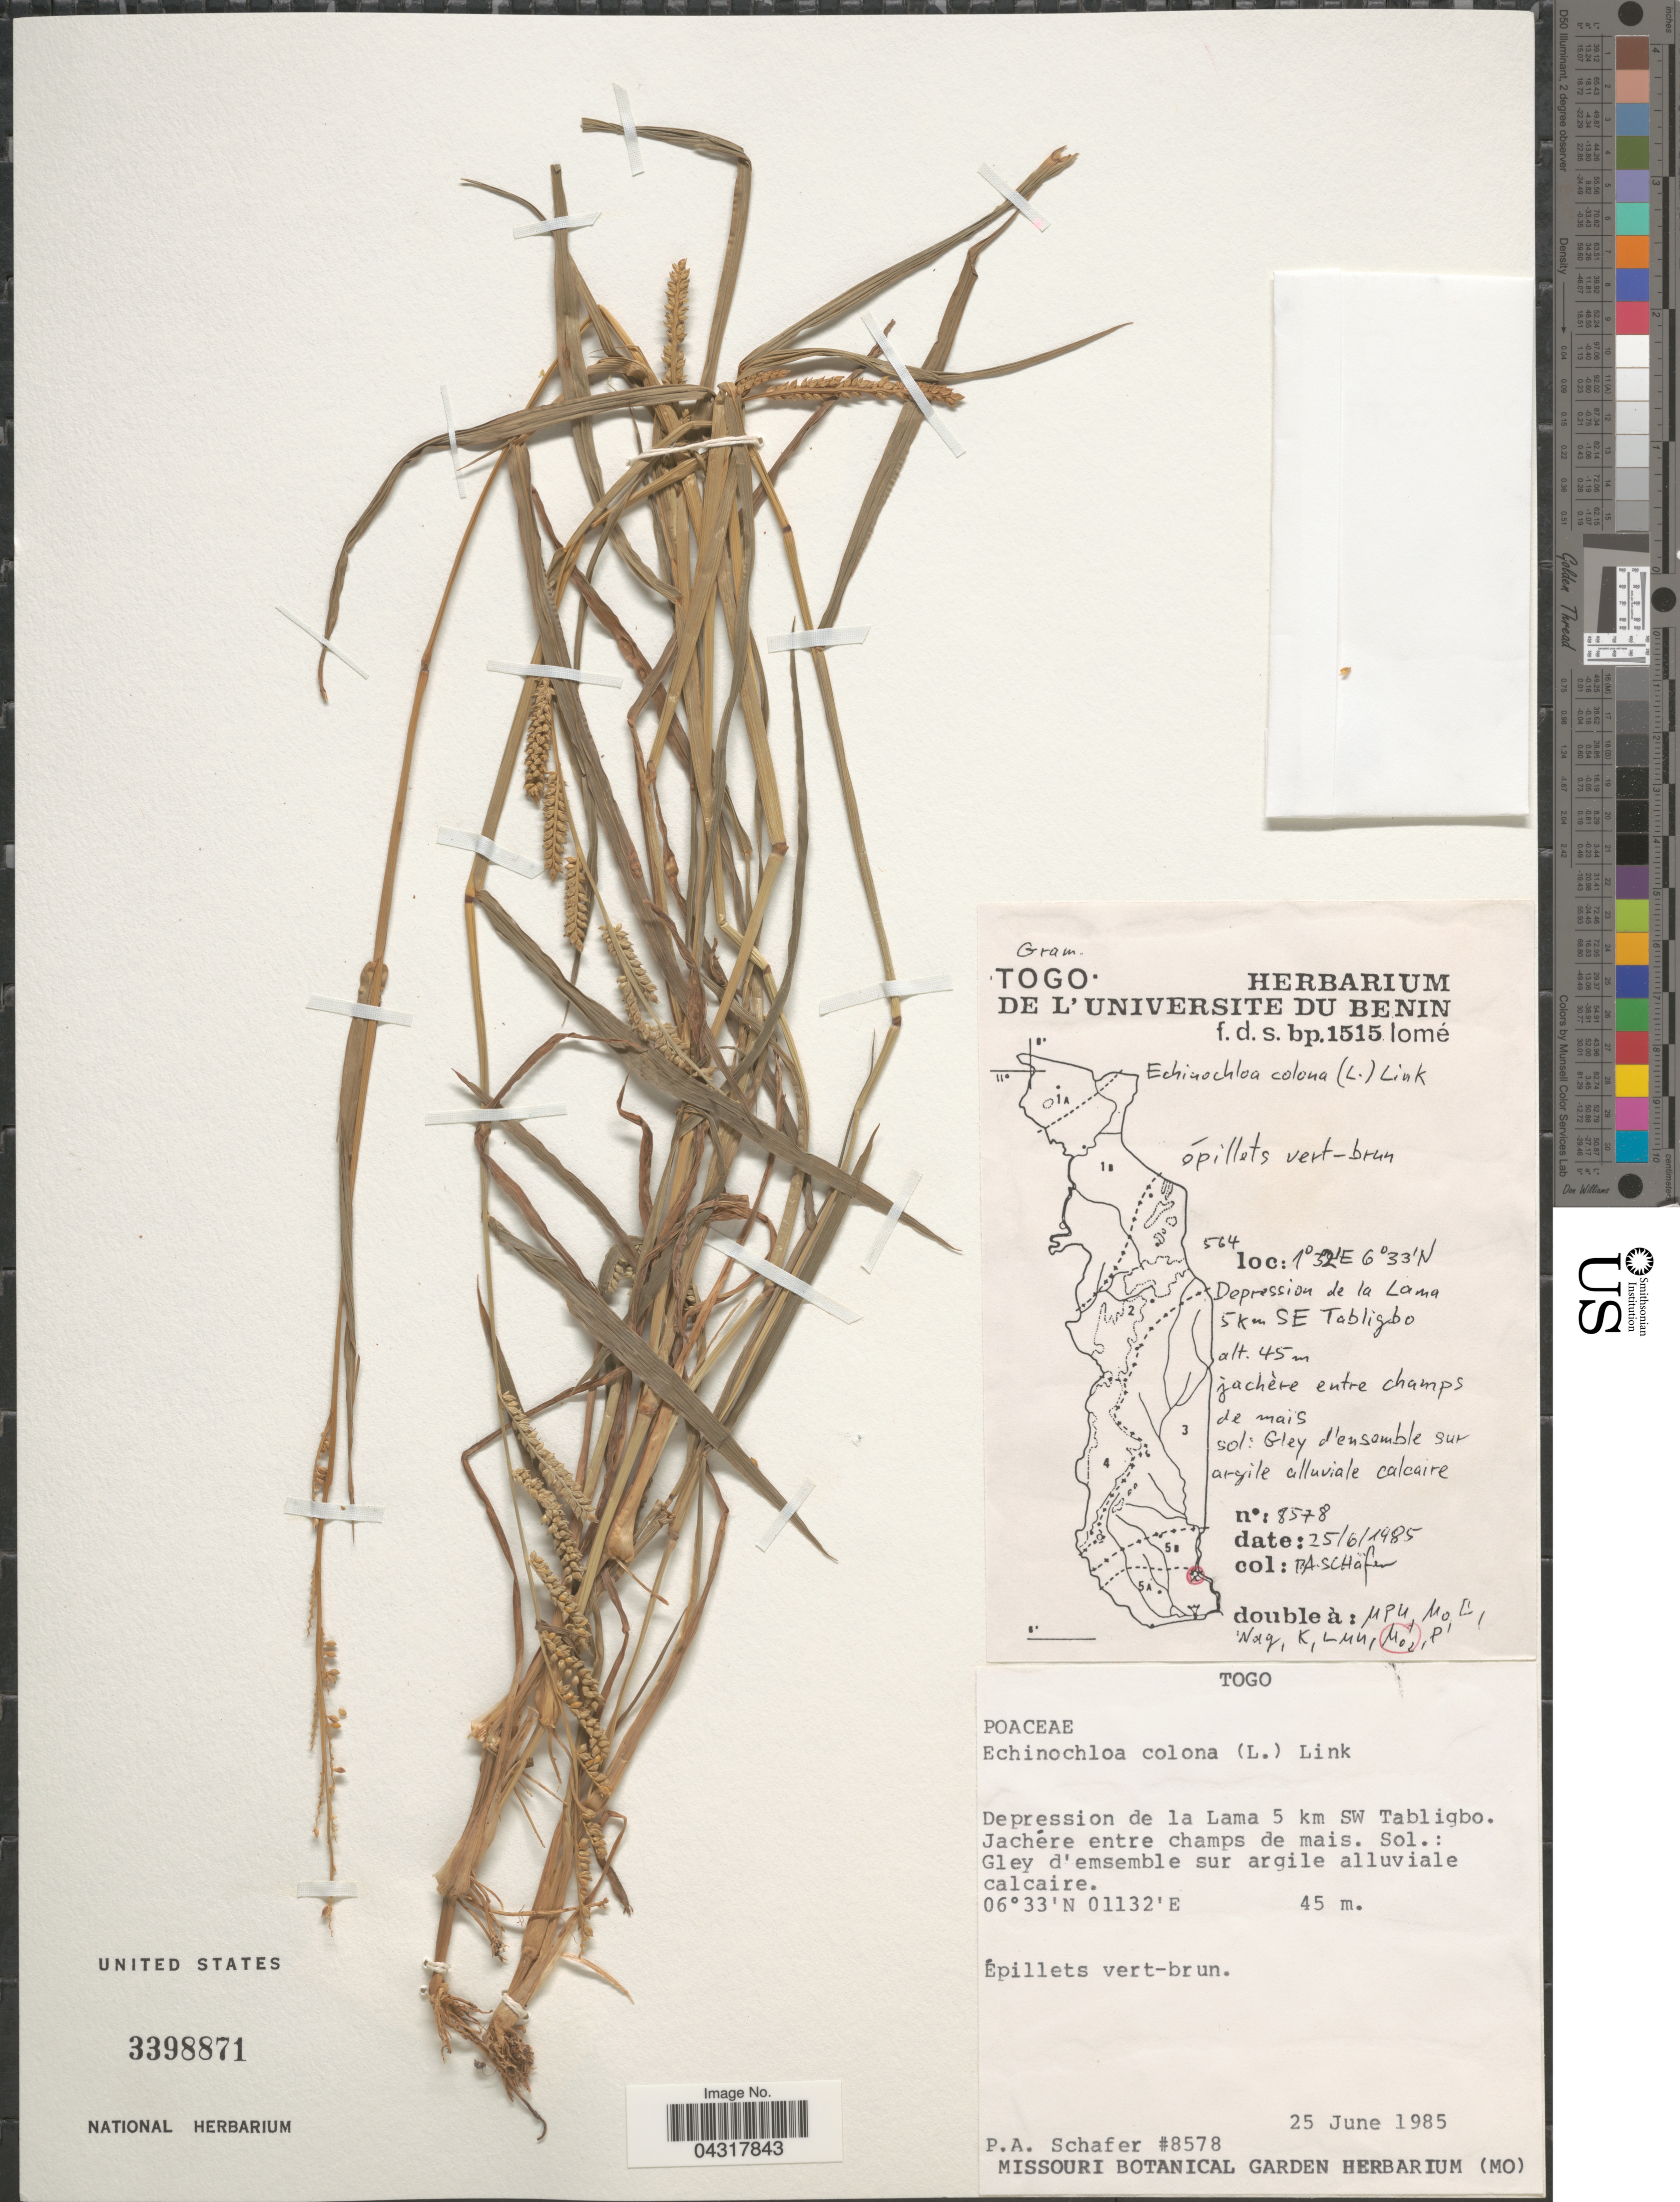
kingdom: Plantae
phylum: Tracheophyta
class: Liliopsida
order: Poales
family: Poaceae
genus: Echinochloa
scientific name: Echinochloa colona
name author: (L.) Link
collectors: P. Schafer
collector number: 8578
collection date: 1985-06-25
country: Togo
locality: Depression de la Lama 5 km SW Tabligbo. Jachére entre champs de mais.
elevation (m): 45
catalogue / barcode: US 3398871